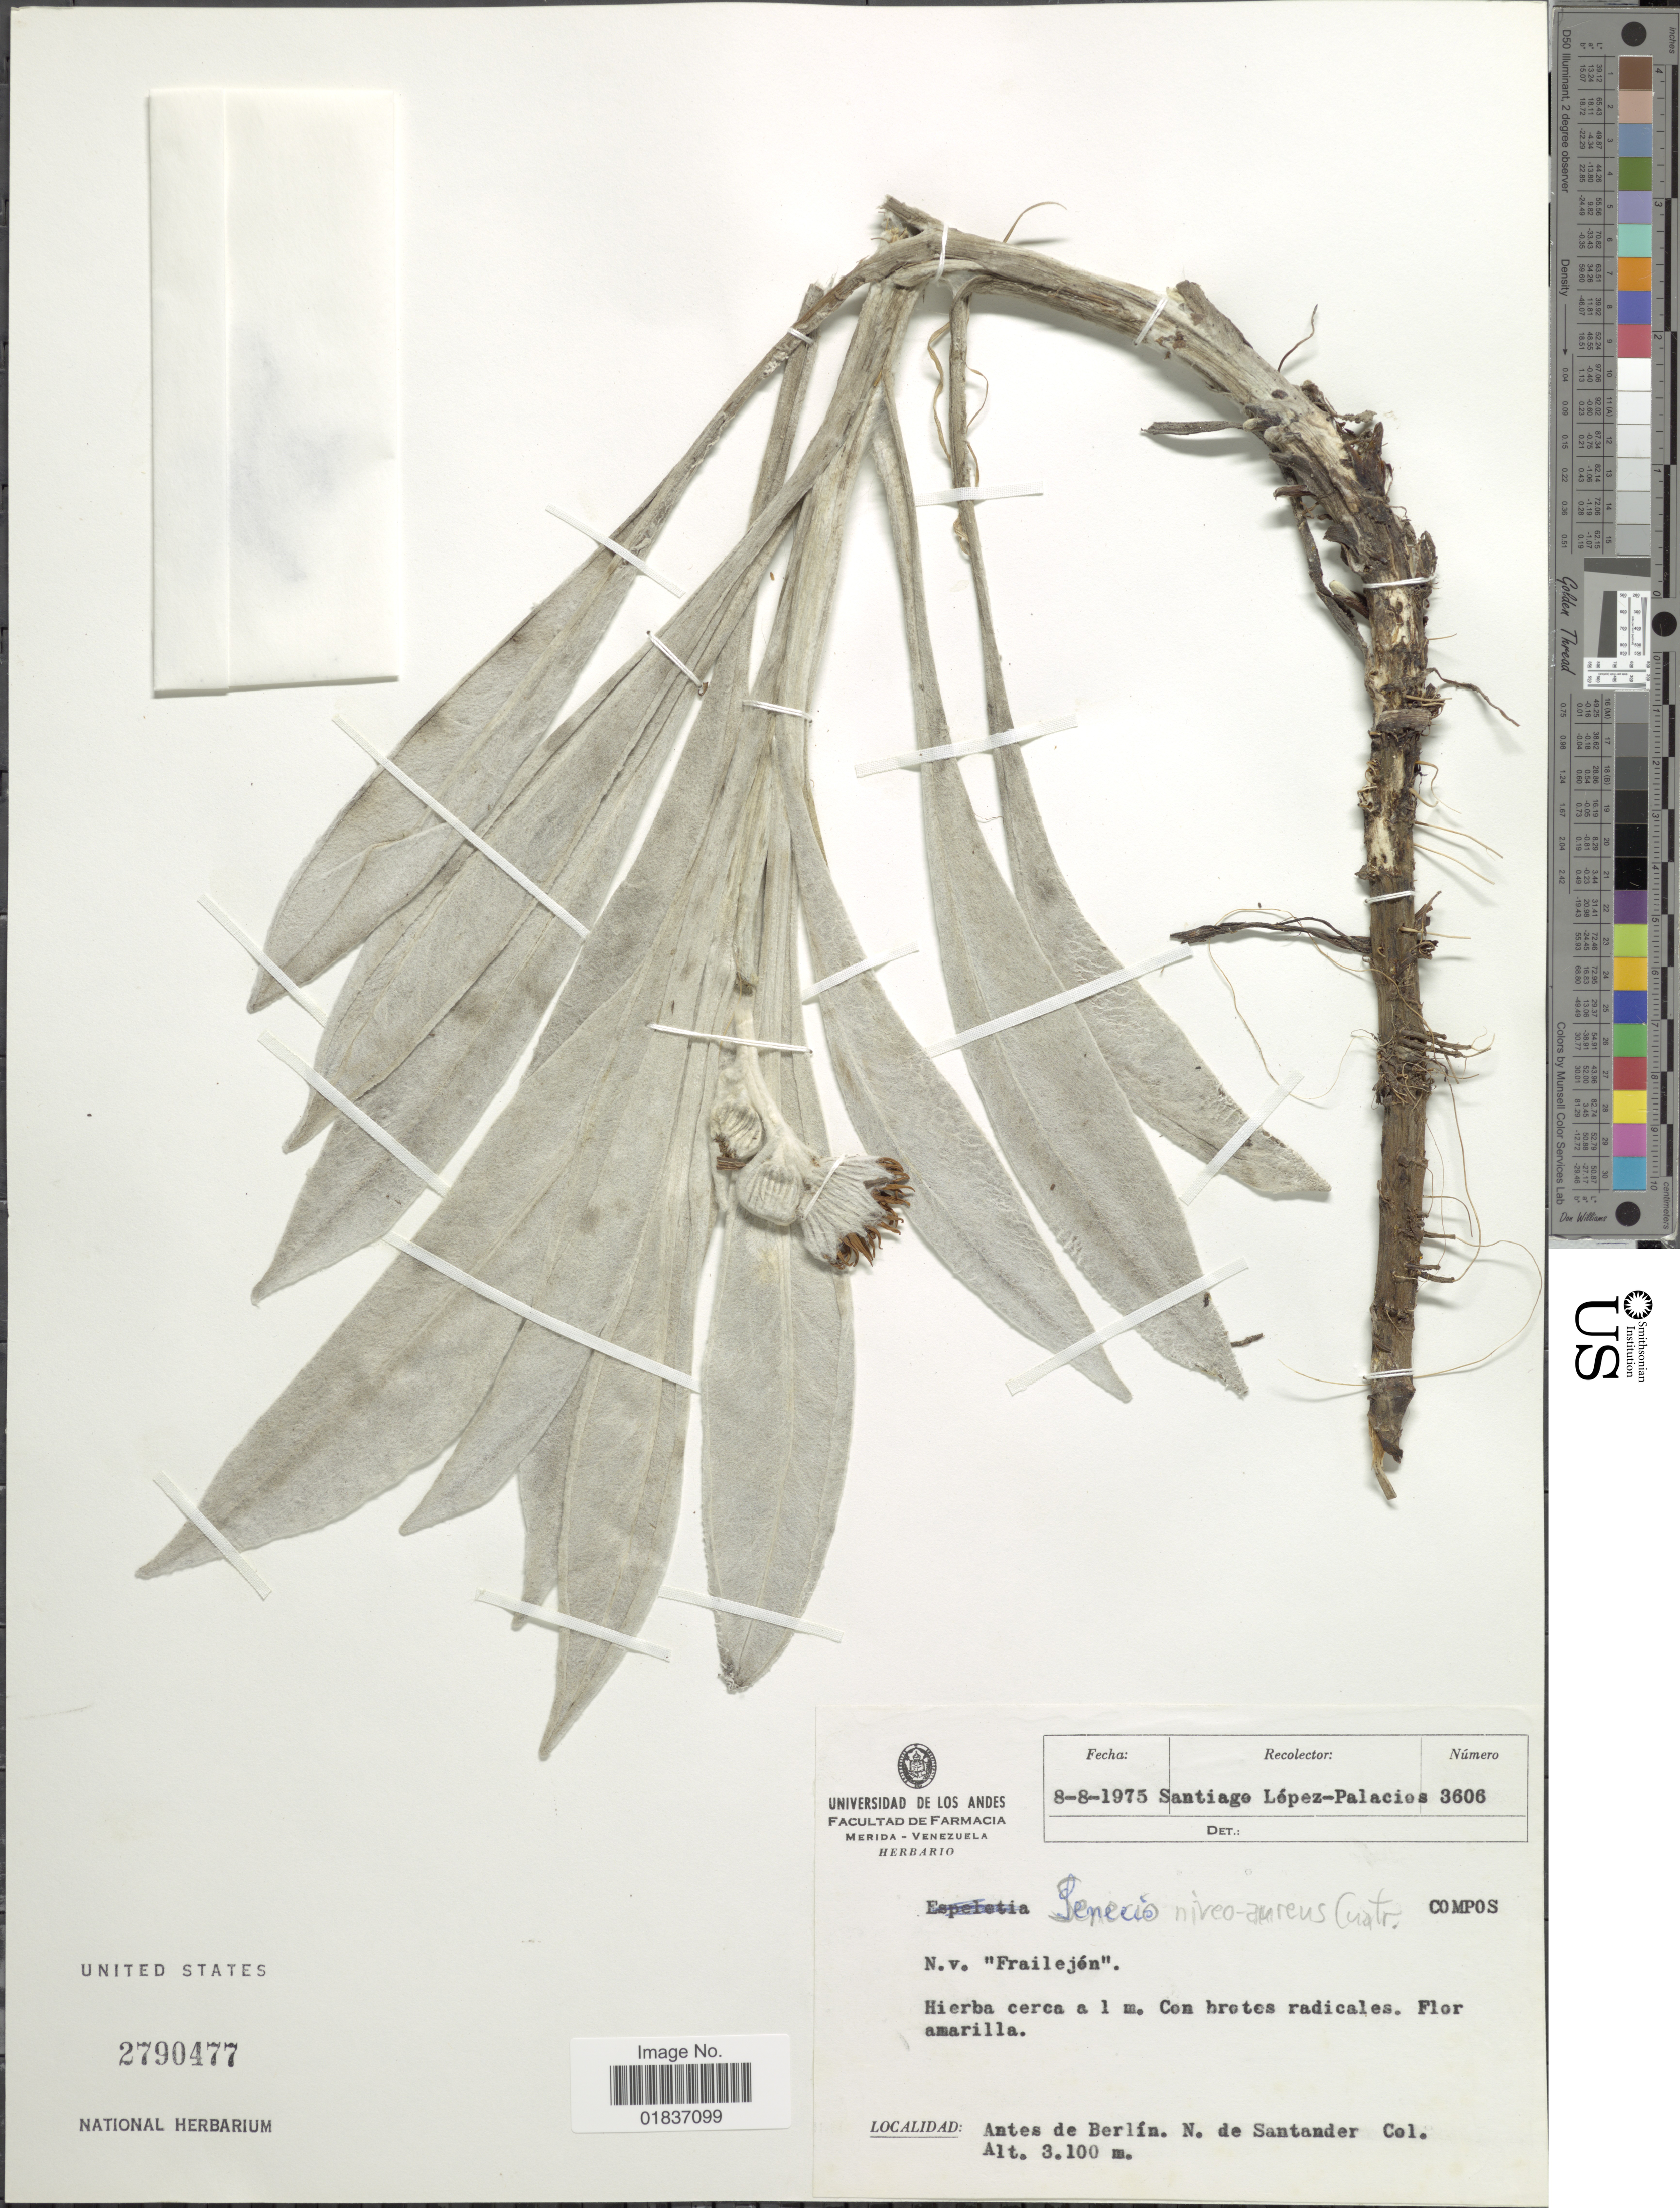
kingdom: Plantae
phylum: Tracheophyta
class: Magnoliopsida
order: Asterales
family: Asteraceae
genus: Senecio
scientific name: Senecio niveo-aureus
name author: Cuatrec.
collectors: S. López-Palacios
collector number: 3606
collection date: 1975-08-08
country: Colombia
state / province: Norte de Santander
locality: Antes de Berlin. N. de Santander. Col.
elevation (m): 3100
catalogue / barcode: US 2790477